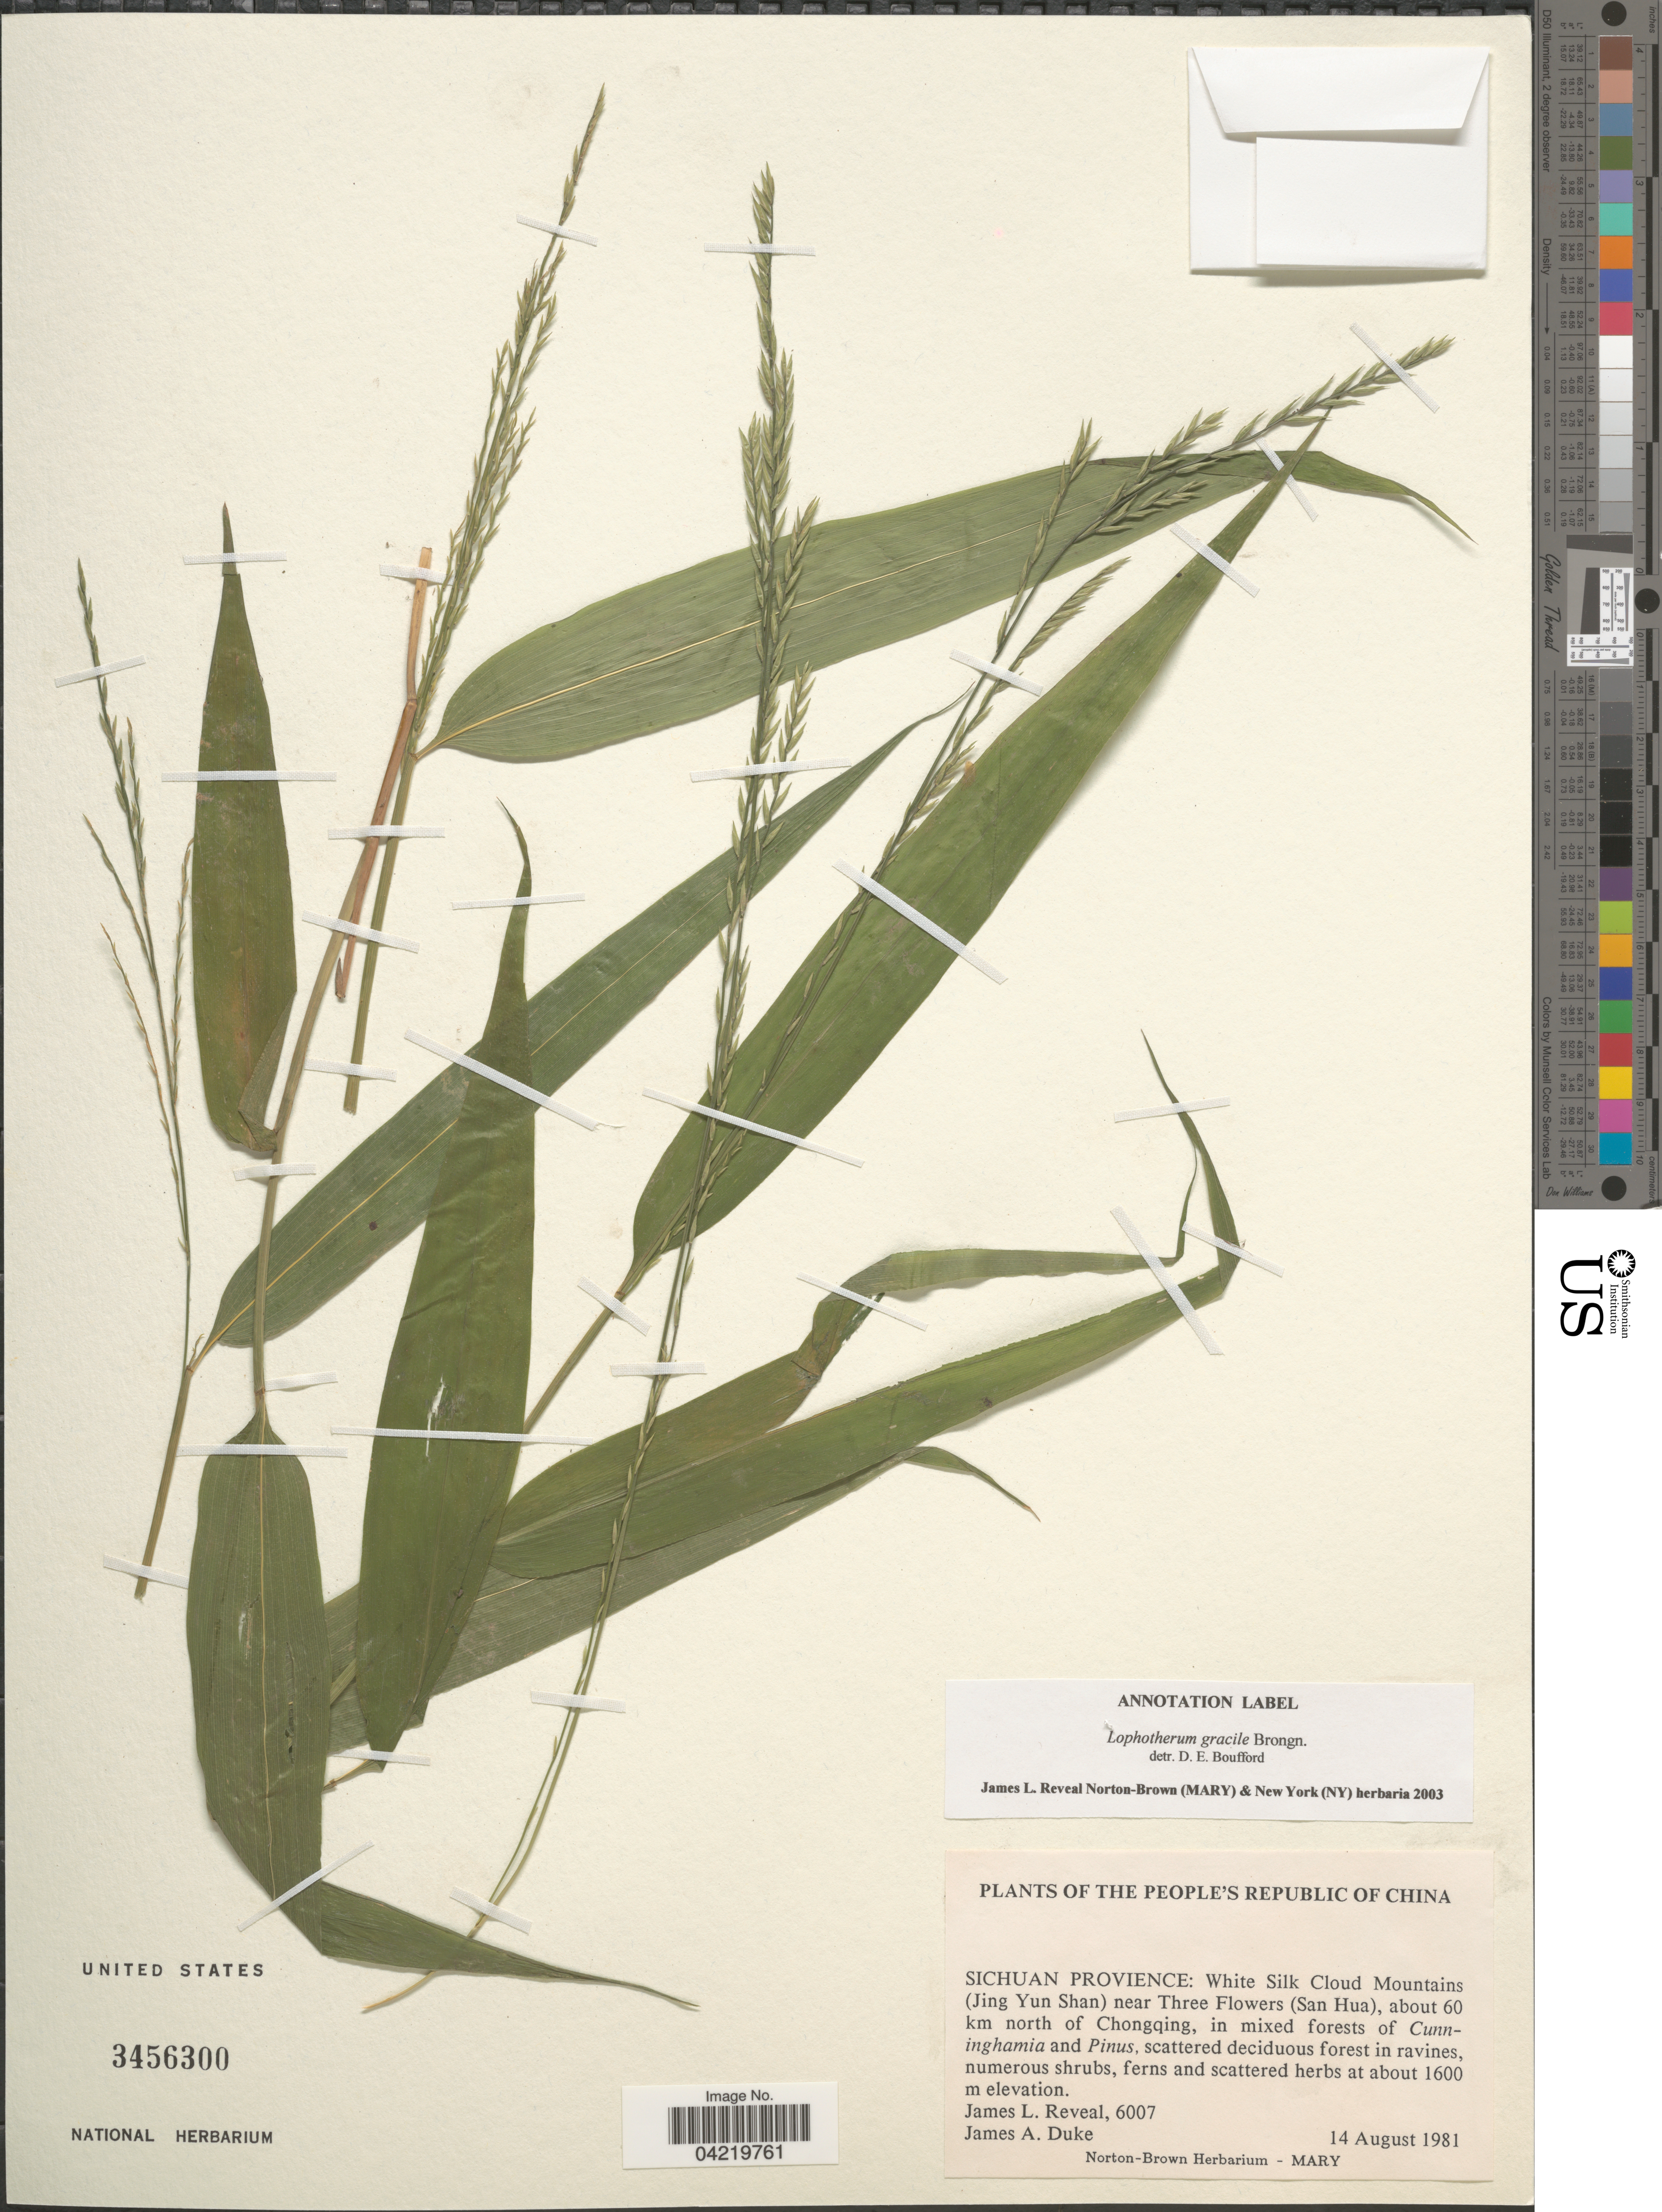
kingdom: Plantae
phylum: Tracheophyta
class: Liliopsida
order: Poales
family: Poaceae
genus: Lophatherum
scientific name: Lophatherum gracile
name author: Brongn.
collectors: J. L. Reveal & J. A. Duke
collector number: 6007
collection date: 1981-08-14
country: China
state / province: Sichuan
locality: The People's Republic of China. White Silk Cloud Mountains (Jing Yun Shan) near Three Flowers (San Hua), about 60 km north of Chongqing.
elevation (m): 1600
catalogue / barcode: US 3456300